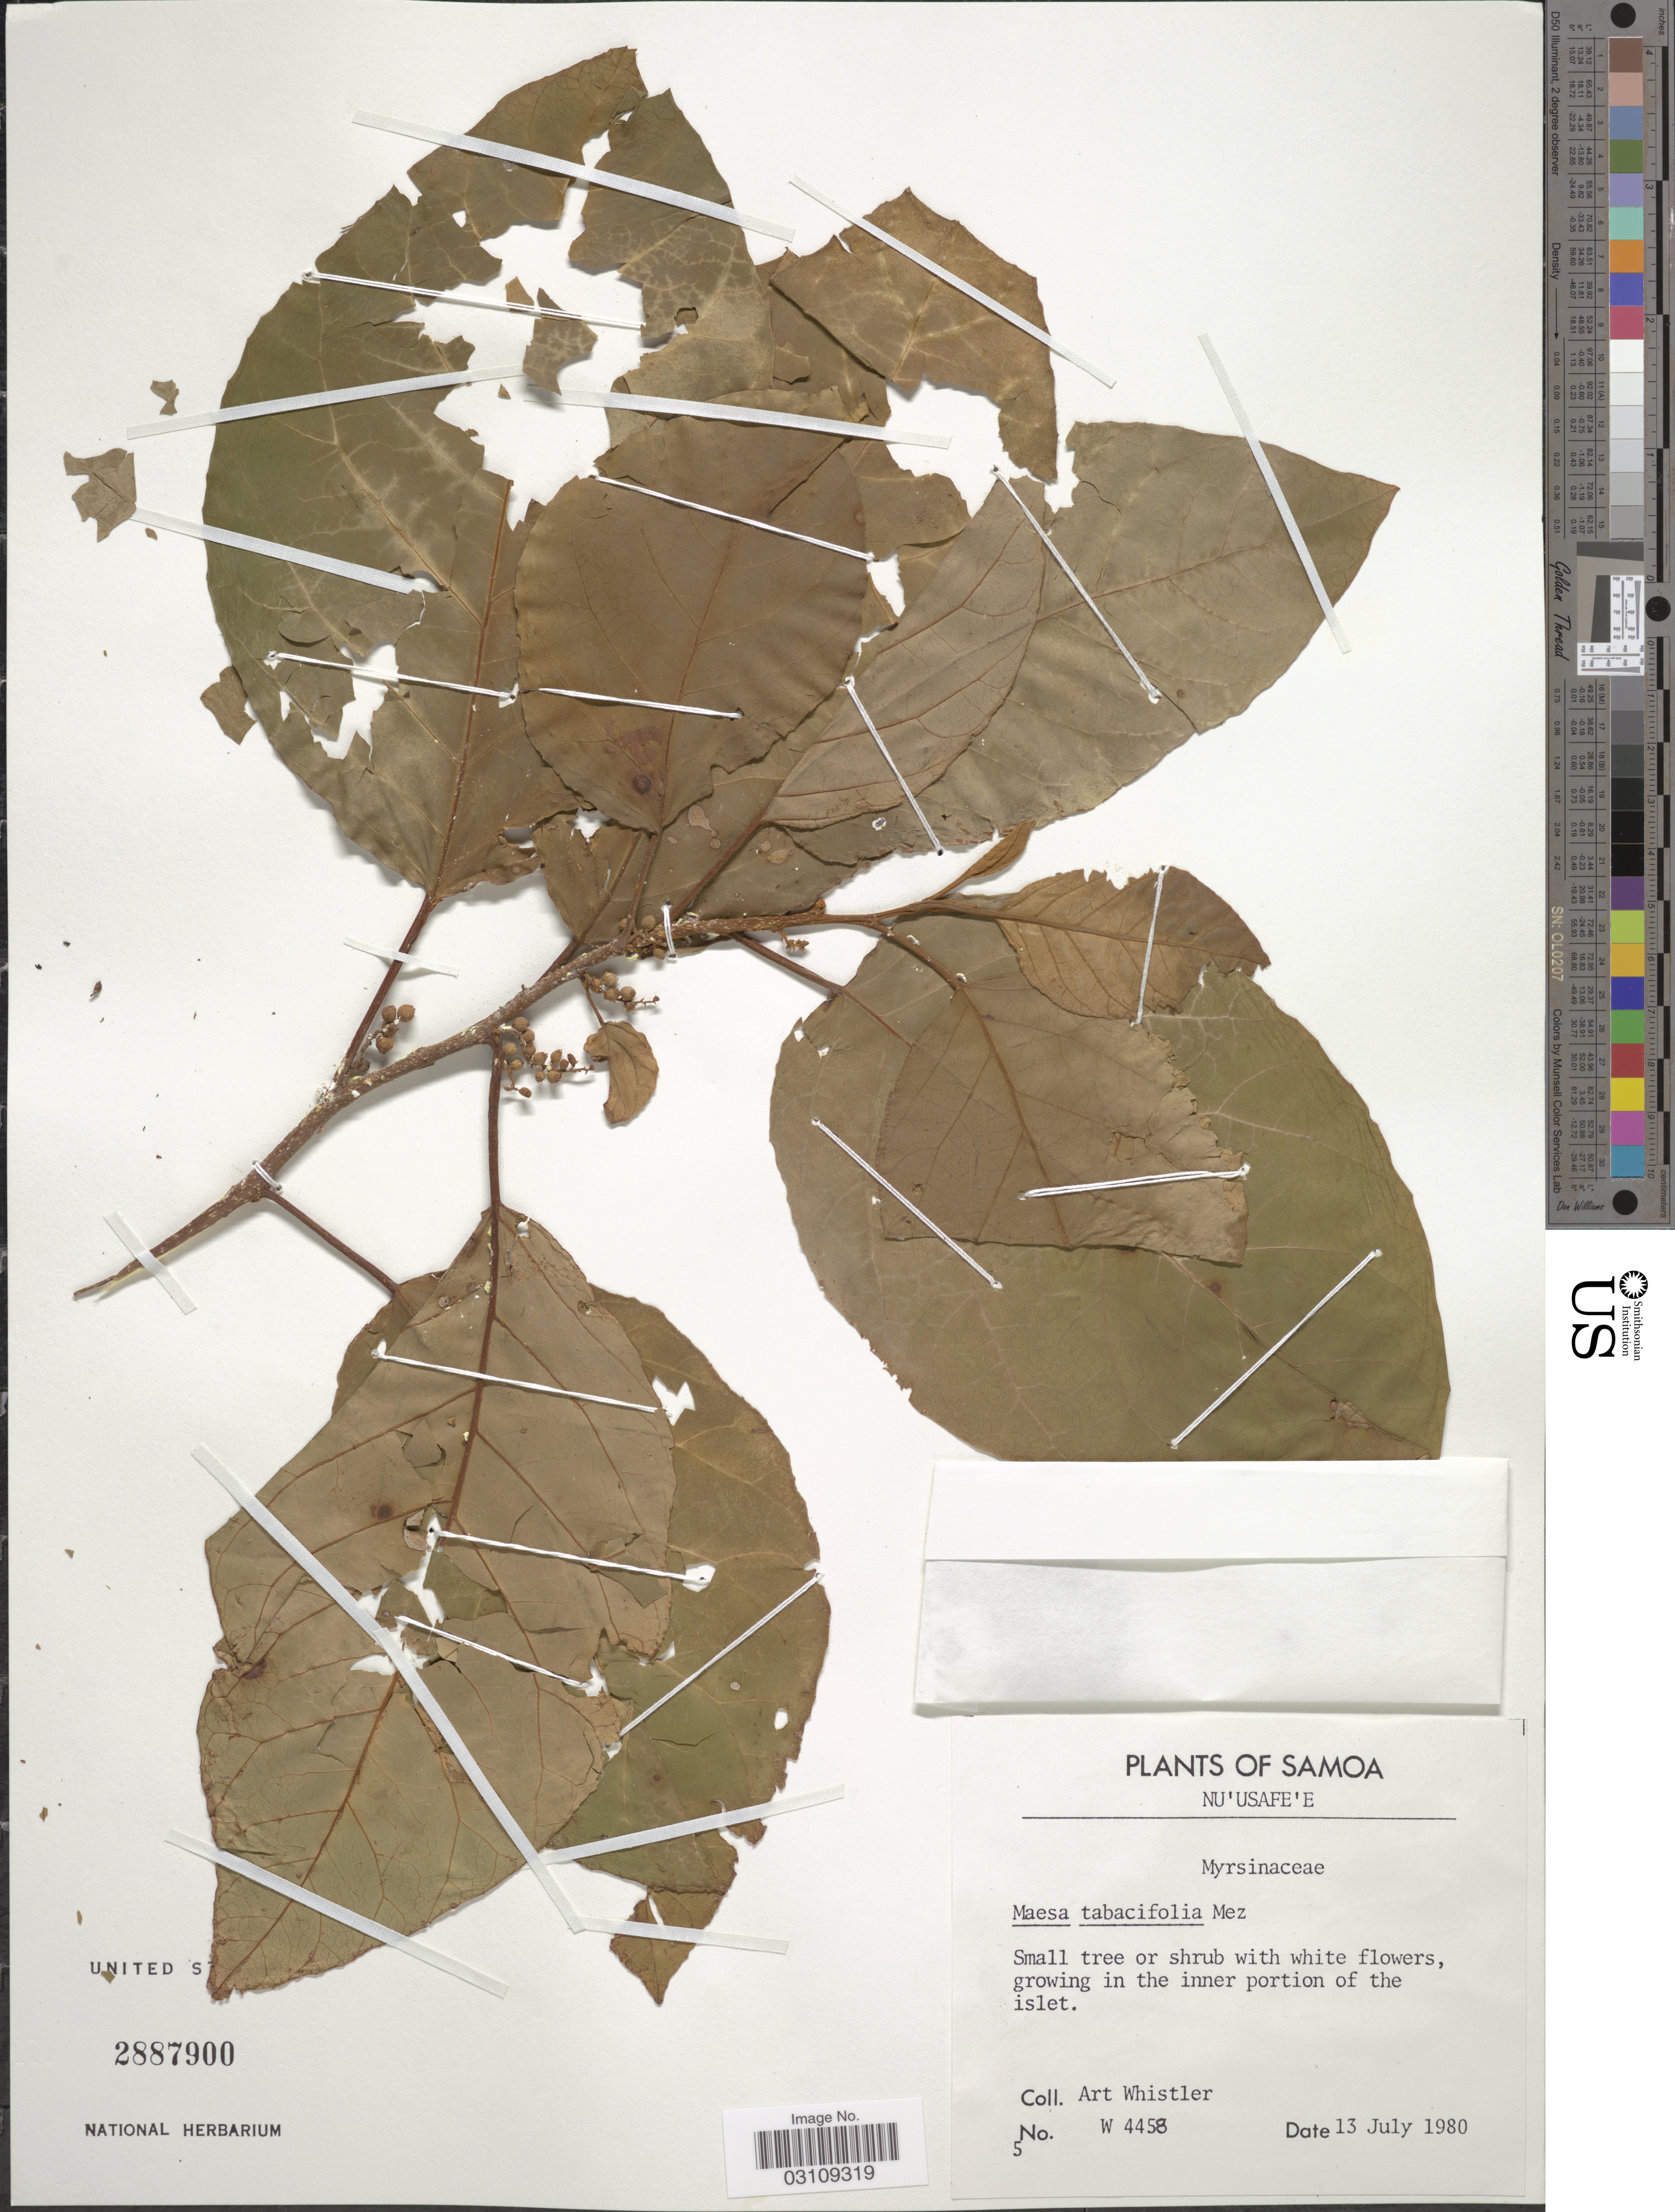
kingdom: Plantae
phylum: Tracheophyta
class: Magnoliopsida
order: Ericales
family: Primulaceae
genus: Maesa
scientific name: Maesa tabacifolia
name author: Mez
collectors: A. Whistler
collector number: W4458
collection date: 1980-07-13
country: Samoa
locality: Samoa. Nu'Usafe'E.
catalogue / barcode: US 2887900